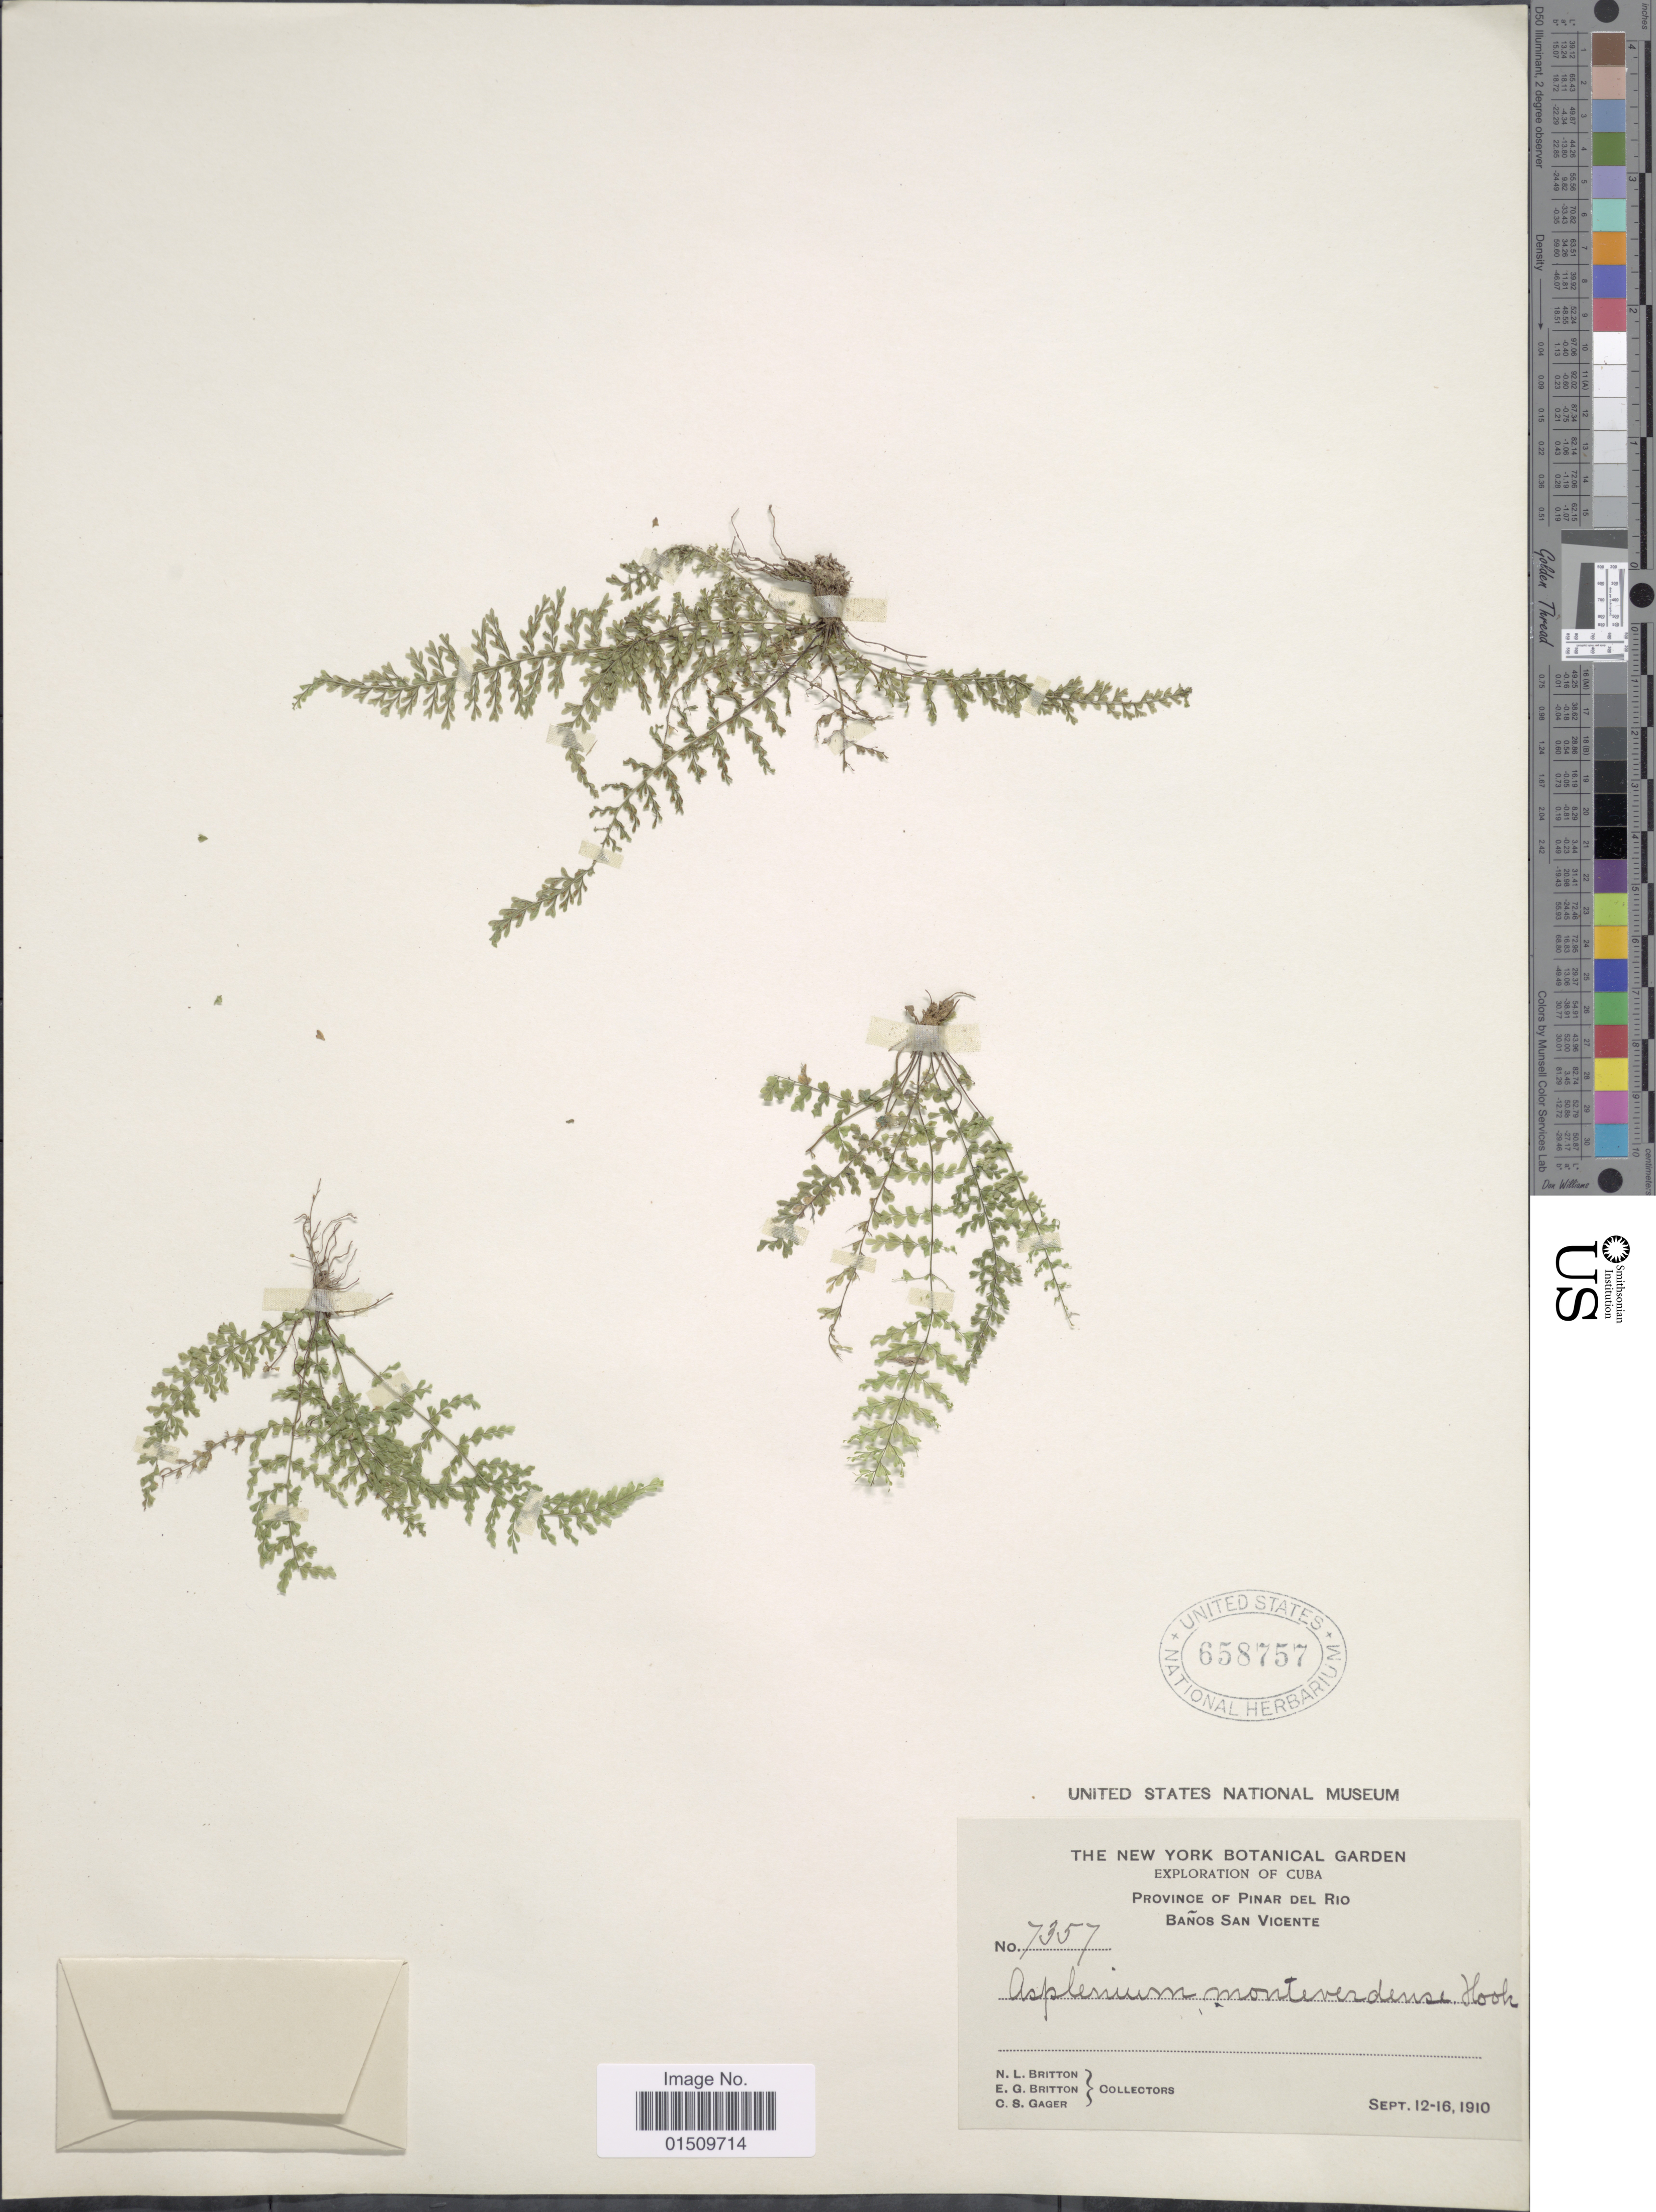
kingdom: Plantae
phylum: Tracheophyta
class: Polypodiopsida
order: Polypodiales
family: Aspleniaceae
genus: Asplenium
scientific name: Asplenium verecundum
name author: Chapm.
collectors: N. Britton, E. G. Britton & C. Gager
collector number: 7357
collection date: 1910-09-12/1910-09-16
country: Cuba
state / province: Pinar del Río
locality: Cuba, Banos San Vicente.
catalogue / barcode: US 658757